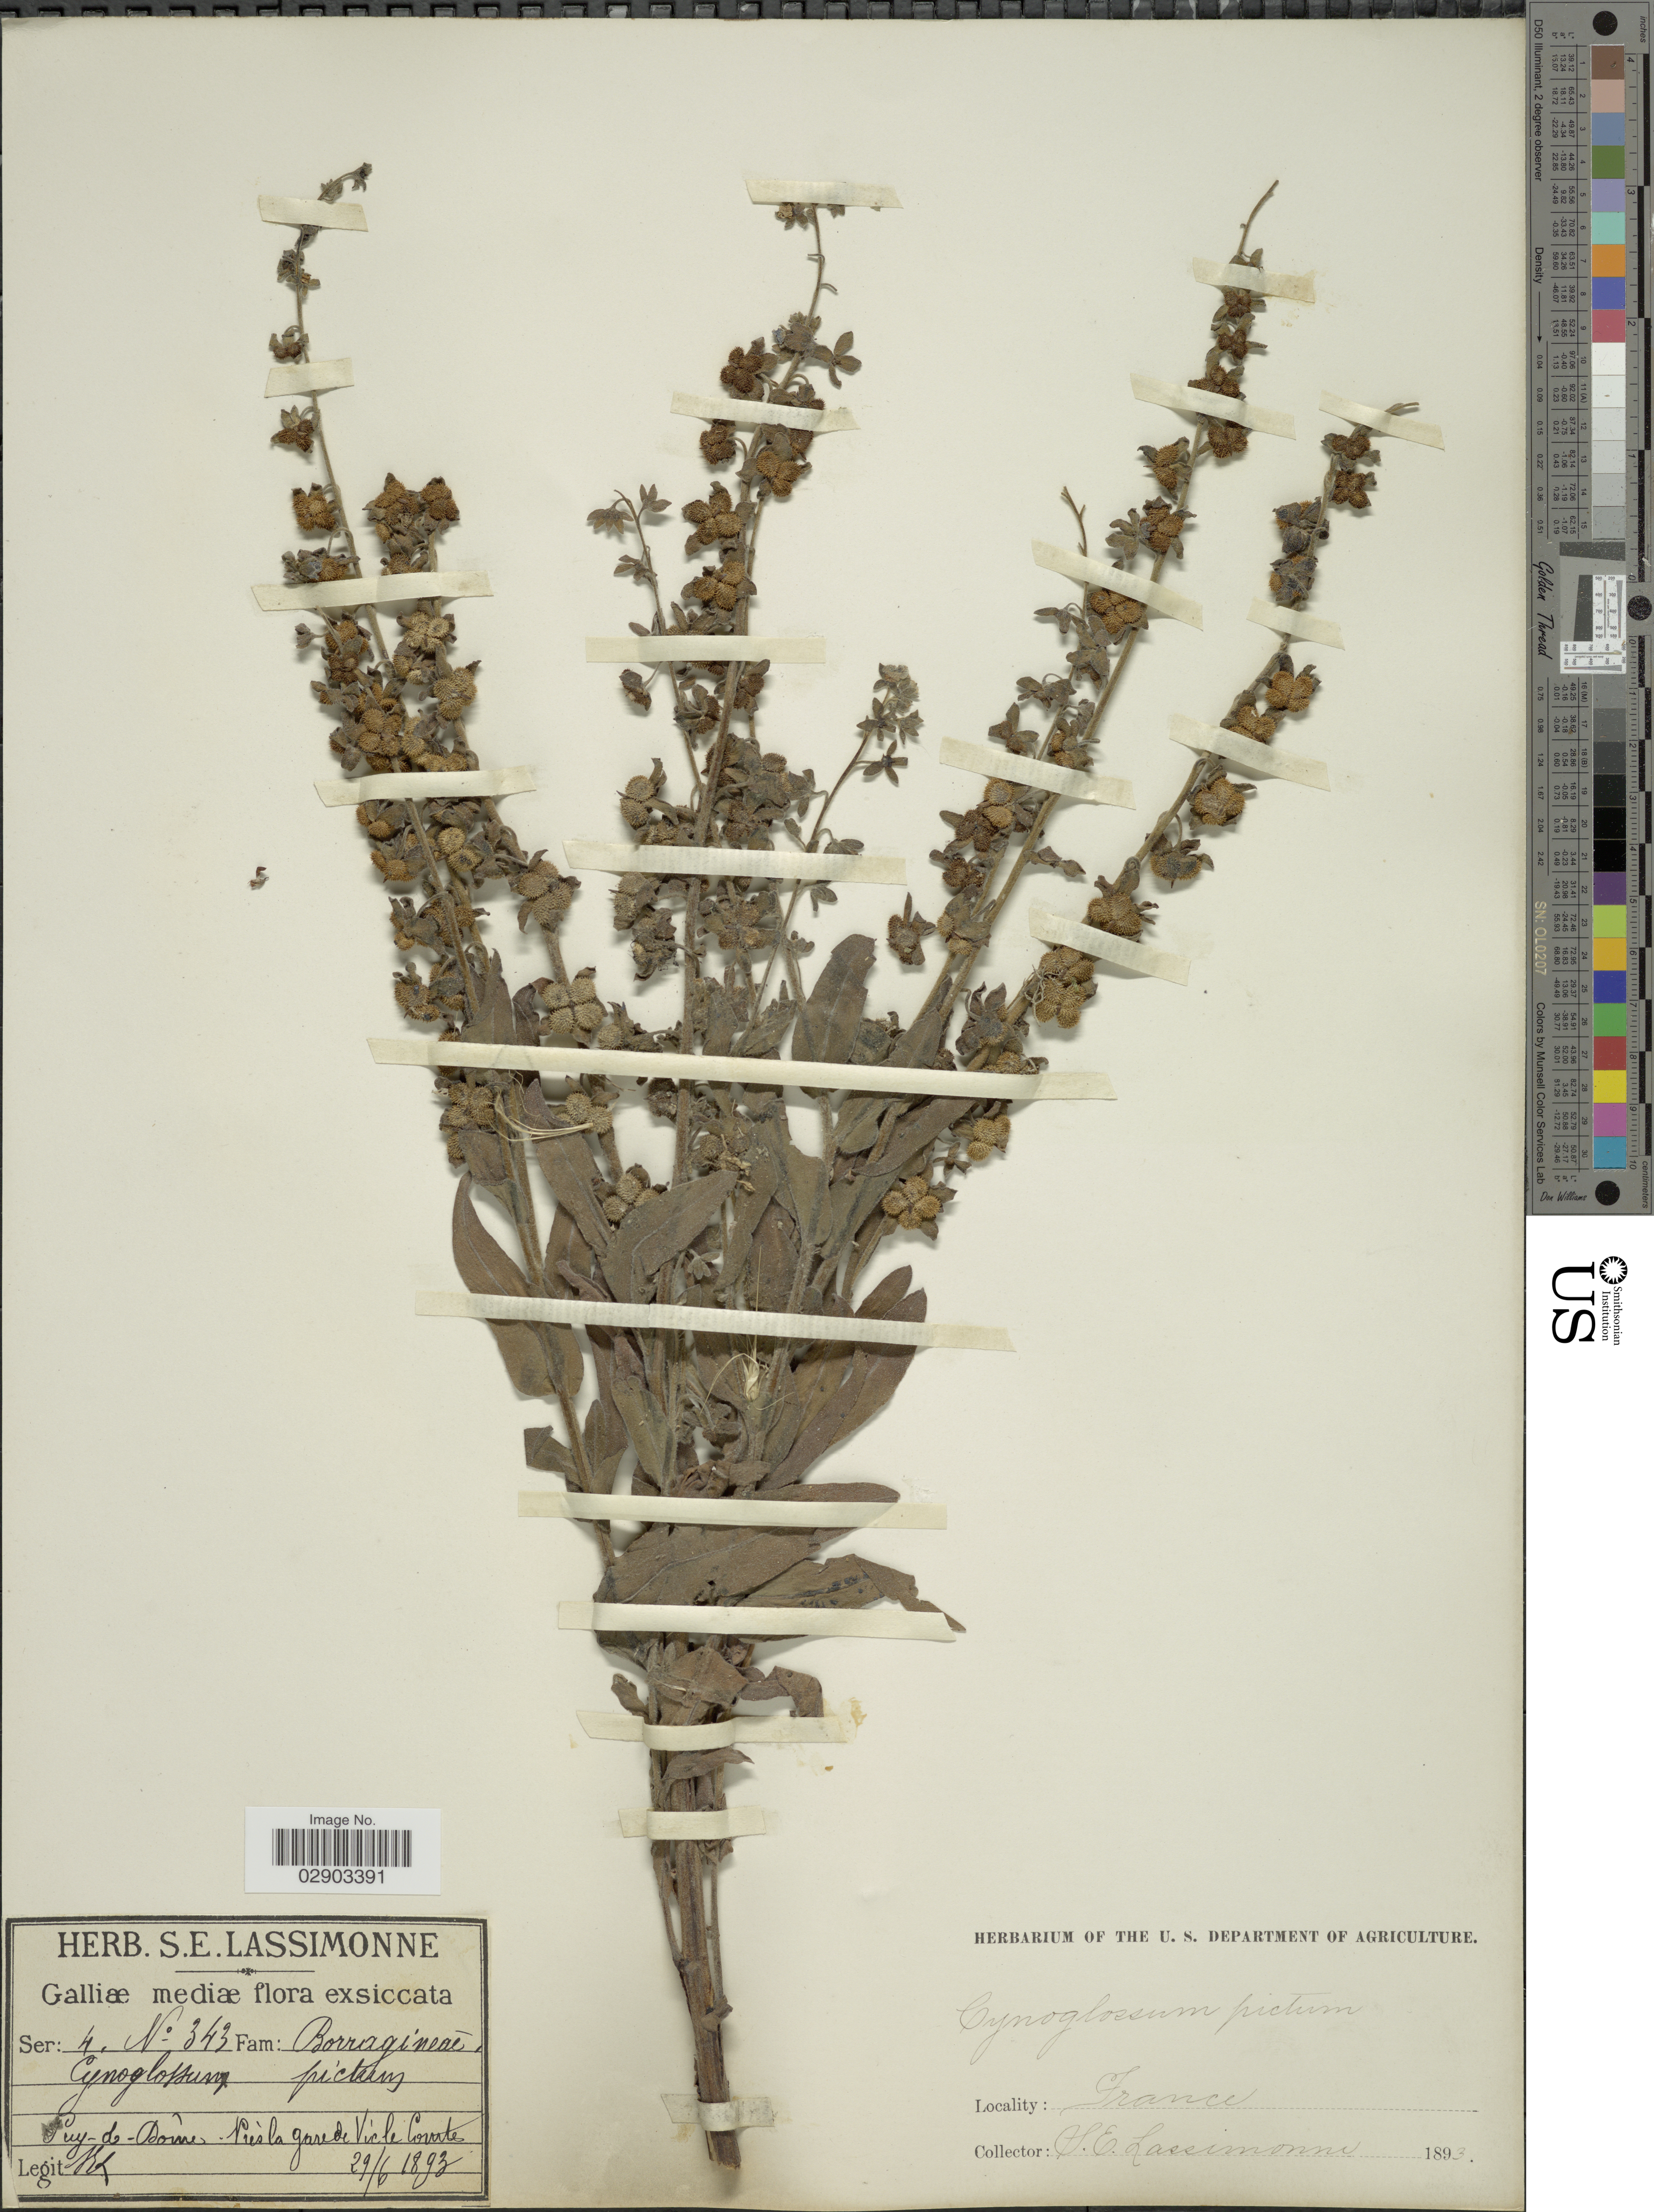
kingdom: Plantae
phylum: Tracheophyta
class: Magnoliopsida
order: Boraginales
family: Boraginaceae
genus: Cynoglossum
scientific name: Cynoglossum creticum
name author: Mill.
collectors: S. Lassimonne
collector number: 343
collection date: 1893-06-29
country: France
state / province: Auvergne-Rhône-Alpes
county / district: Puy-de-Dôme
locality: Puy-de-Domè, Près la gare de Vic le Comte.